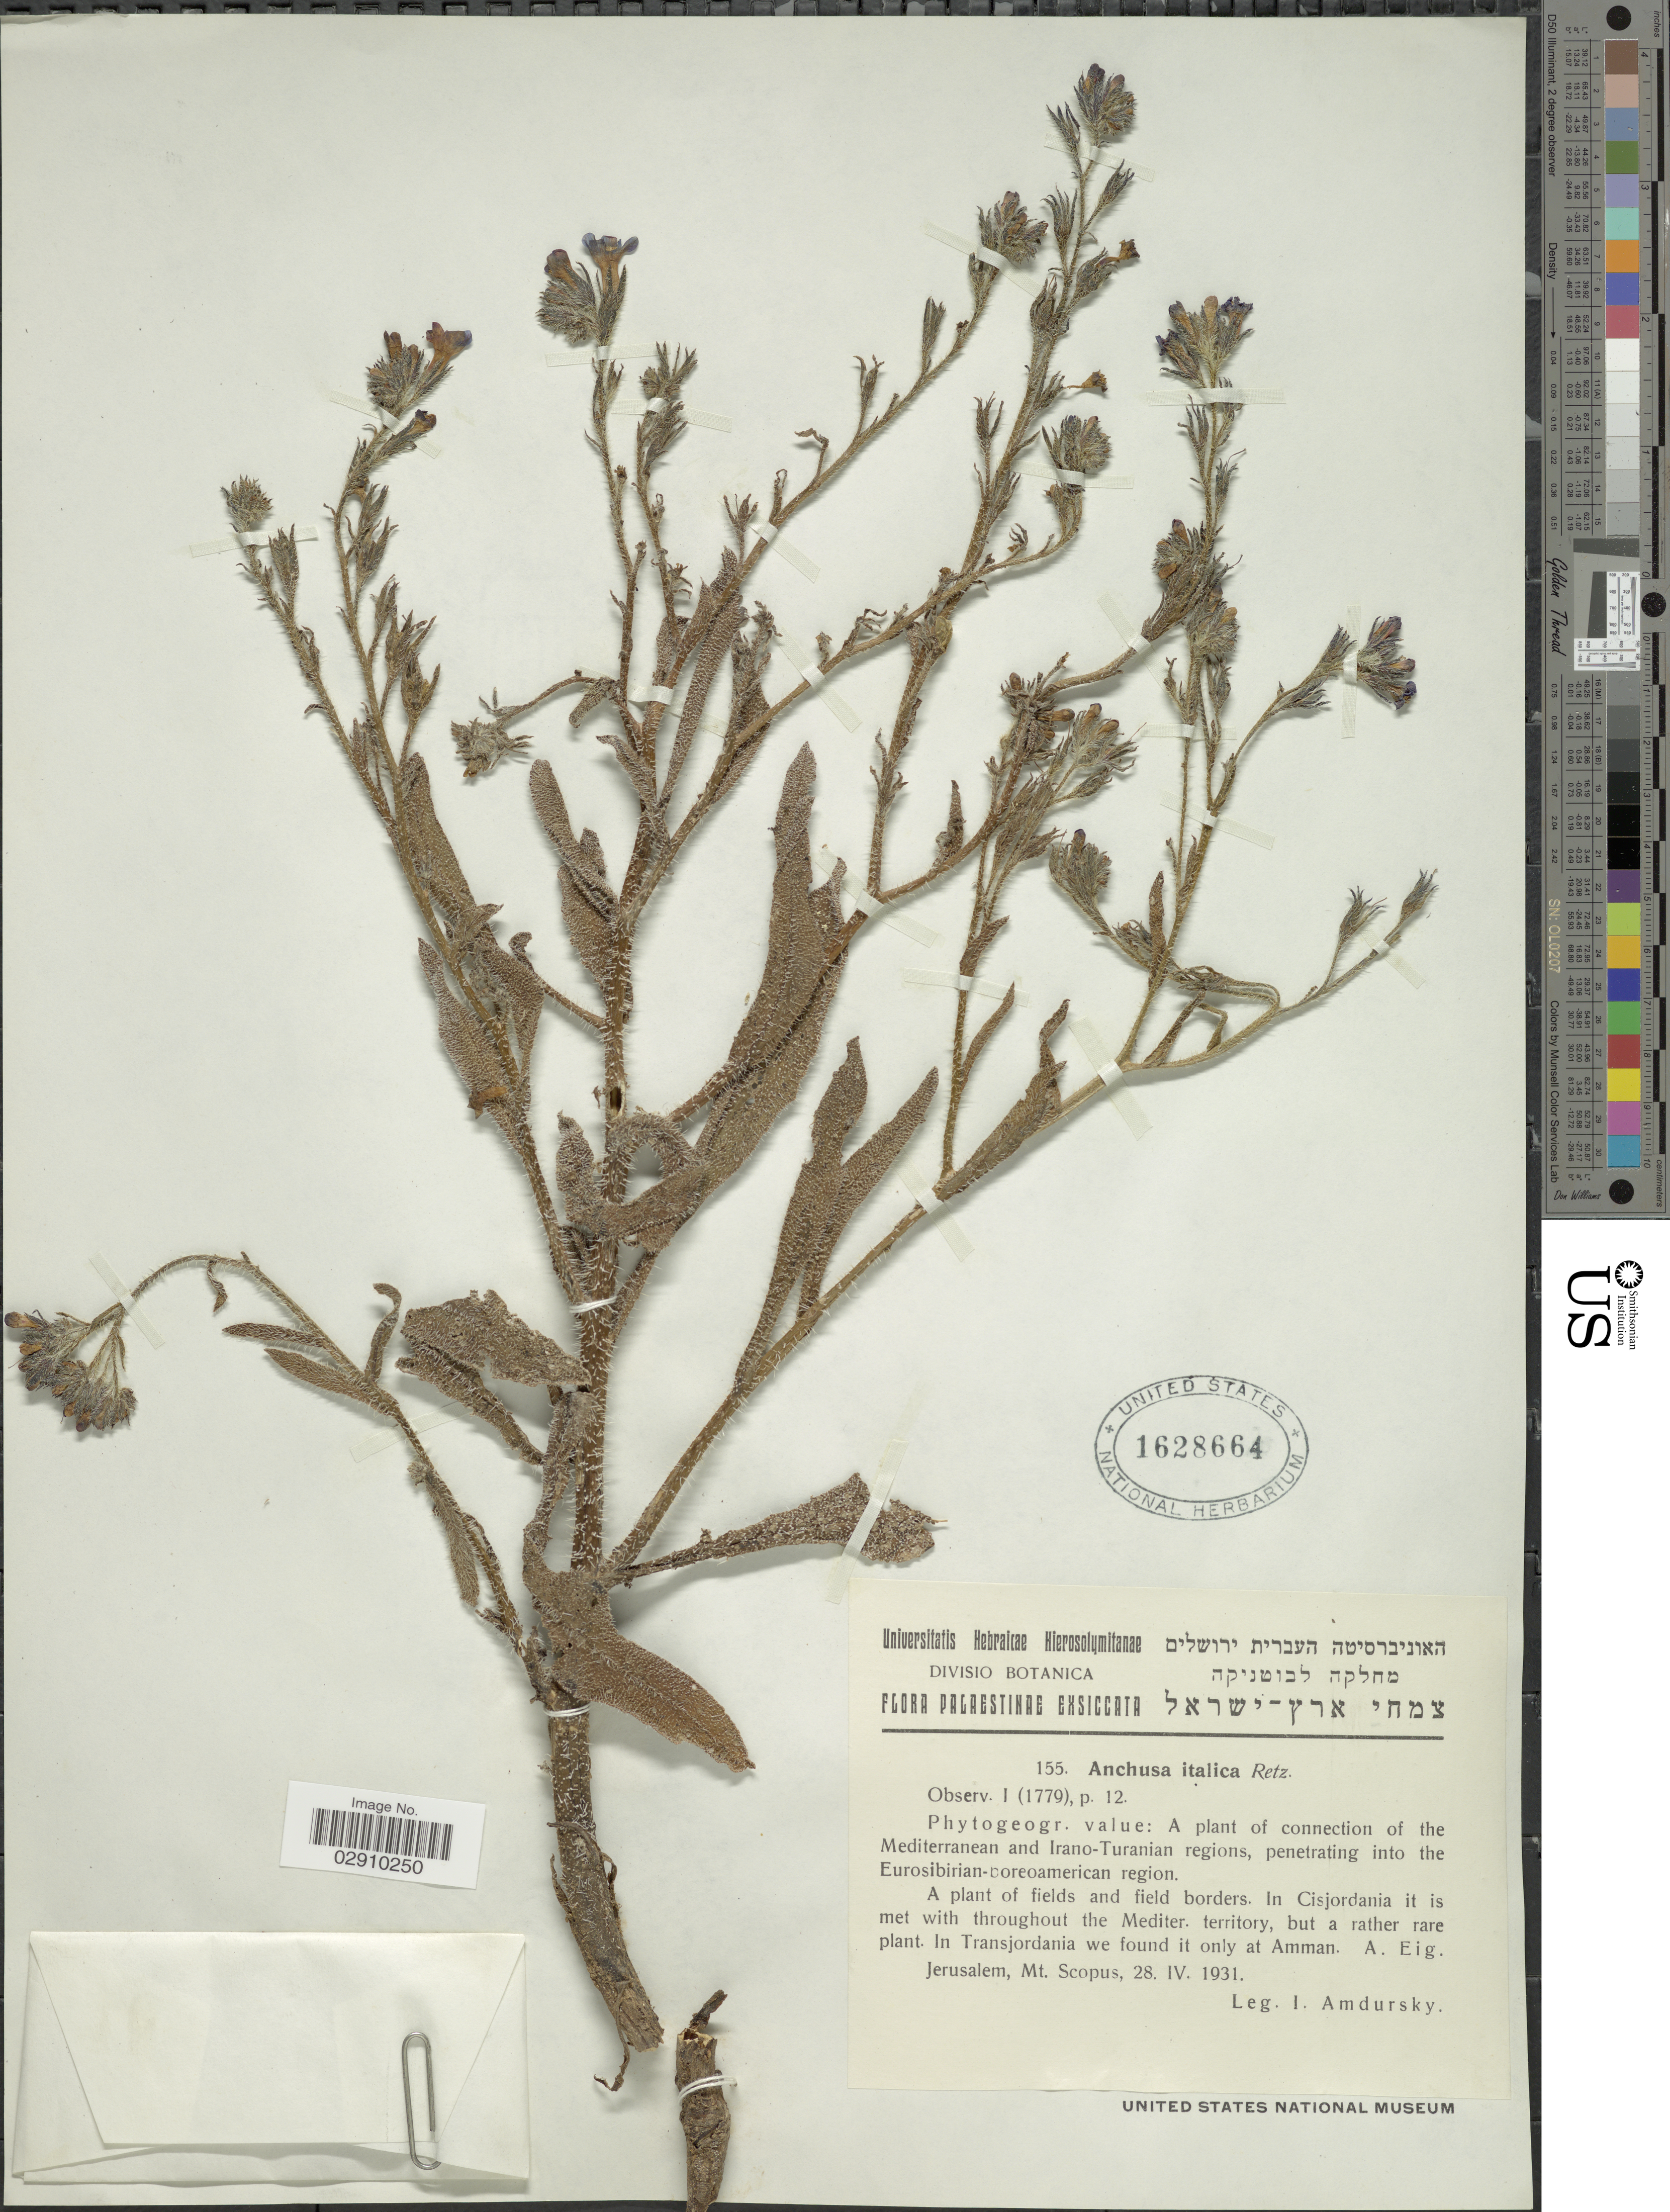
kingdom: Plantae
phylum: Tracheophyta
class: Magnoliopsida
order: Boraginales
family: Boraginaceae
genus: Anchusa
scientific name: Anchusa italica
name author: Retz.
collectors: I. Amdursky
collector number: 155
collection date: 1931-04-28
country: Israel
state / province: Jerusalem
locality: Palaestinae. In Cisjordania it is met with throughout the Mediter, territory. In Transjordania we found it only at Amman. E. Eig. Jerusalem, Mt. Scopus.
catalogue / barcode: US 1628664